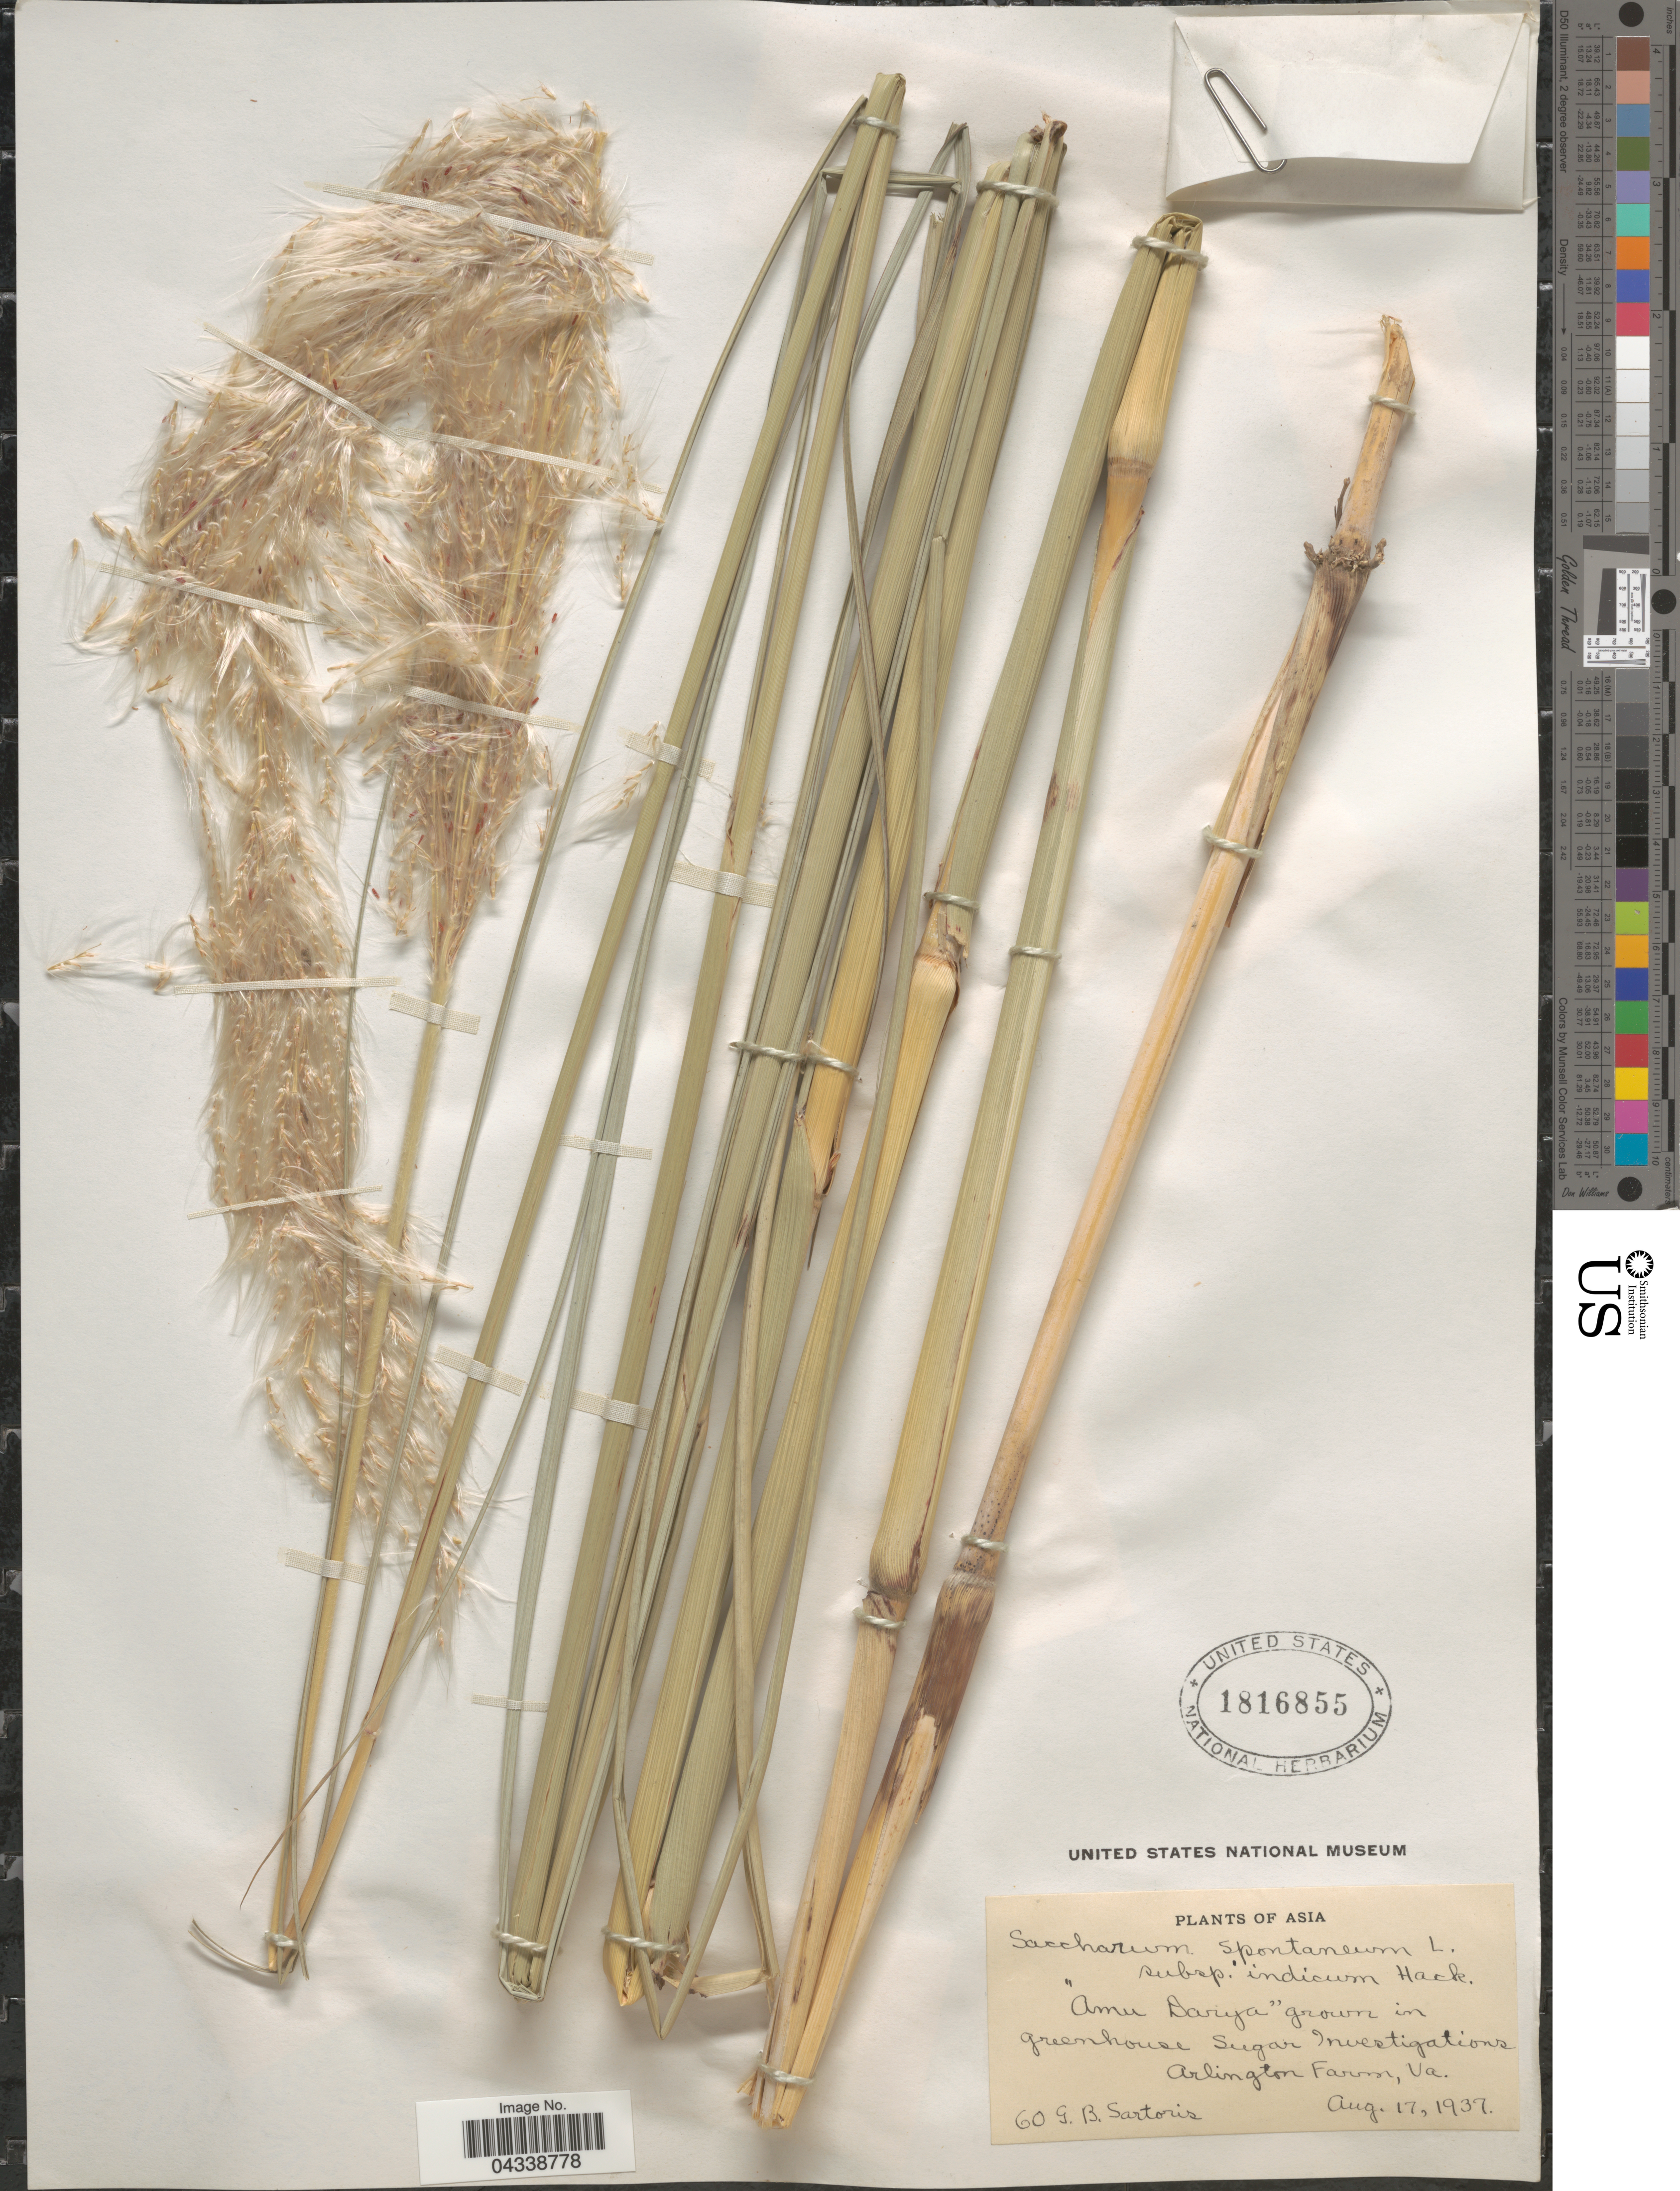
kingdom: Plantae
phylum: Tracheophyta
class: Liliopsida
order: Poales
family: Poaceae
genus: Saccharum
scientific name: Saccharum spontaneum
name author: L.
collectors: G. Sartoris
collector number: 60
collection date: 1937-08-17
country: United States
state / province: Virginia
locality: Amu Darya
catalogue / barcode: US 1816855